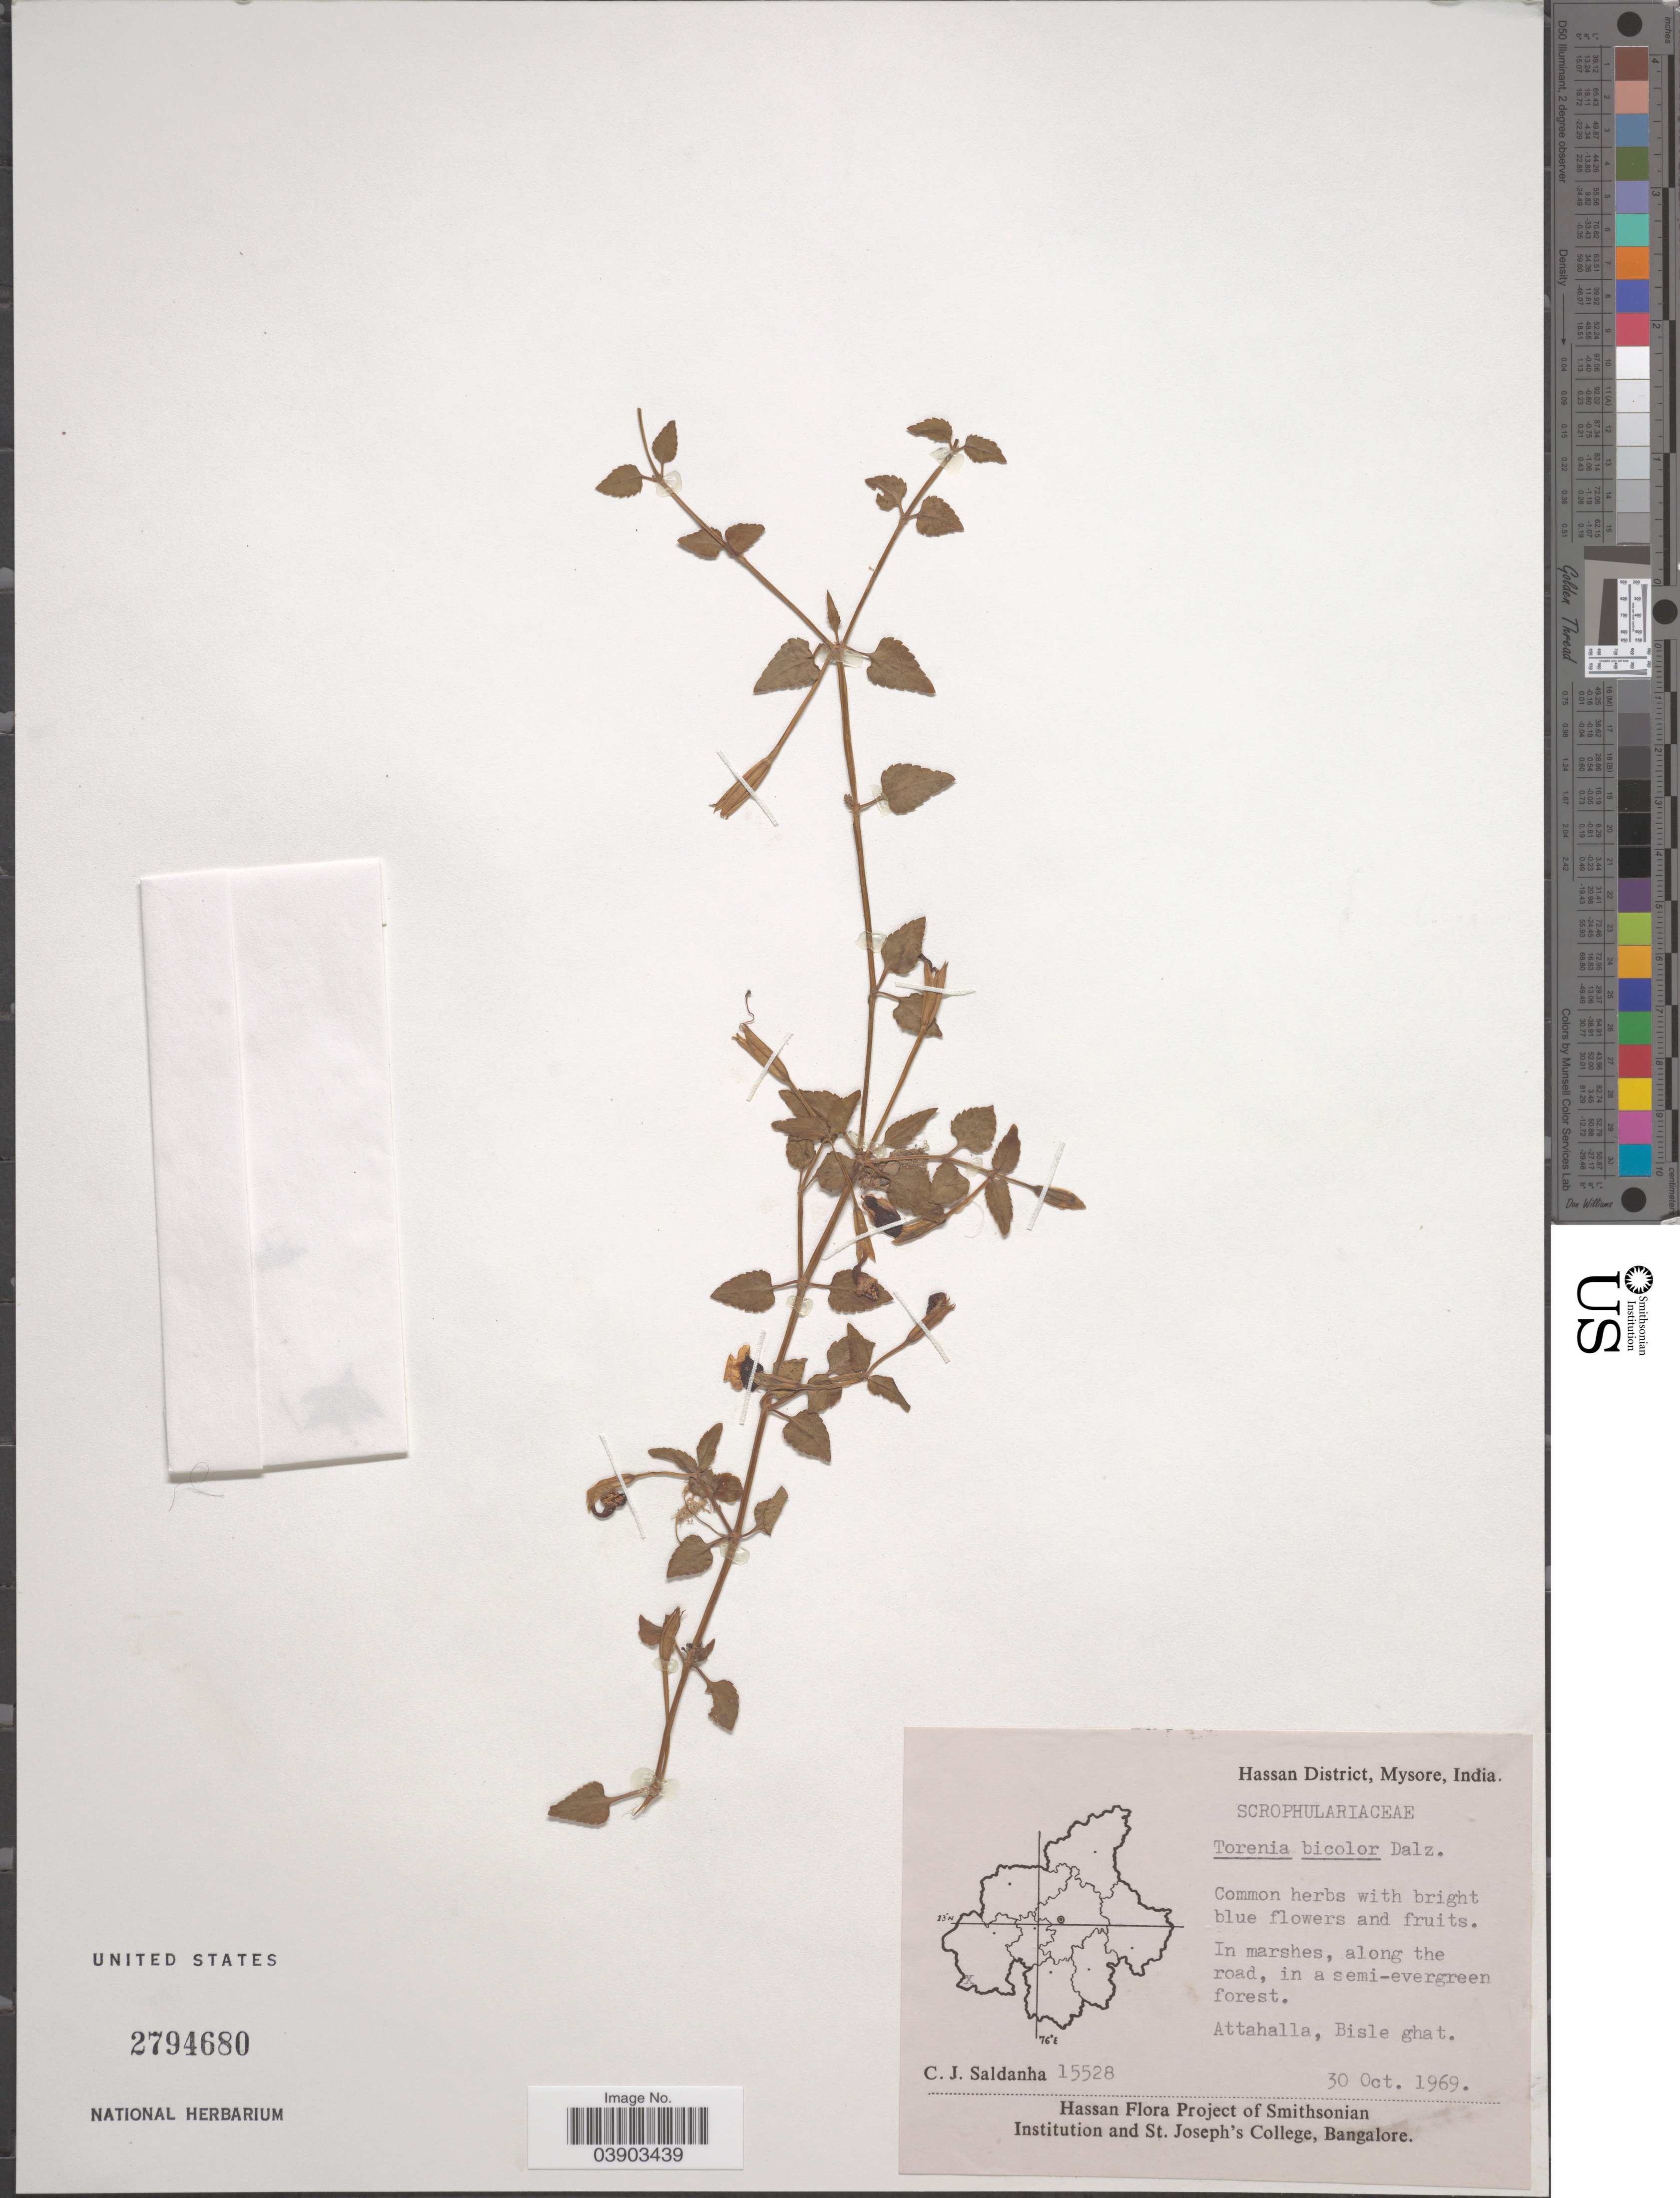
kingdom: Plantae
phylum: Tracheophyta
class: Magnoliopsida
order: Lamiales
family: Linderniaceae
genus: Torenia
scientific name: Torenia bicolor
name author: Dalzell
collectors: C. J. Saldanha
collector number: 15528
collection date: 1969-10-30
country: India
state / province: Karnataka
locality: Hassan District, Mysore. In marshes, along the road, in a semi-evergreen forest. Attahalla, Bisle ghat.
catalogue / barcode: US 2794680